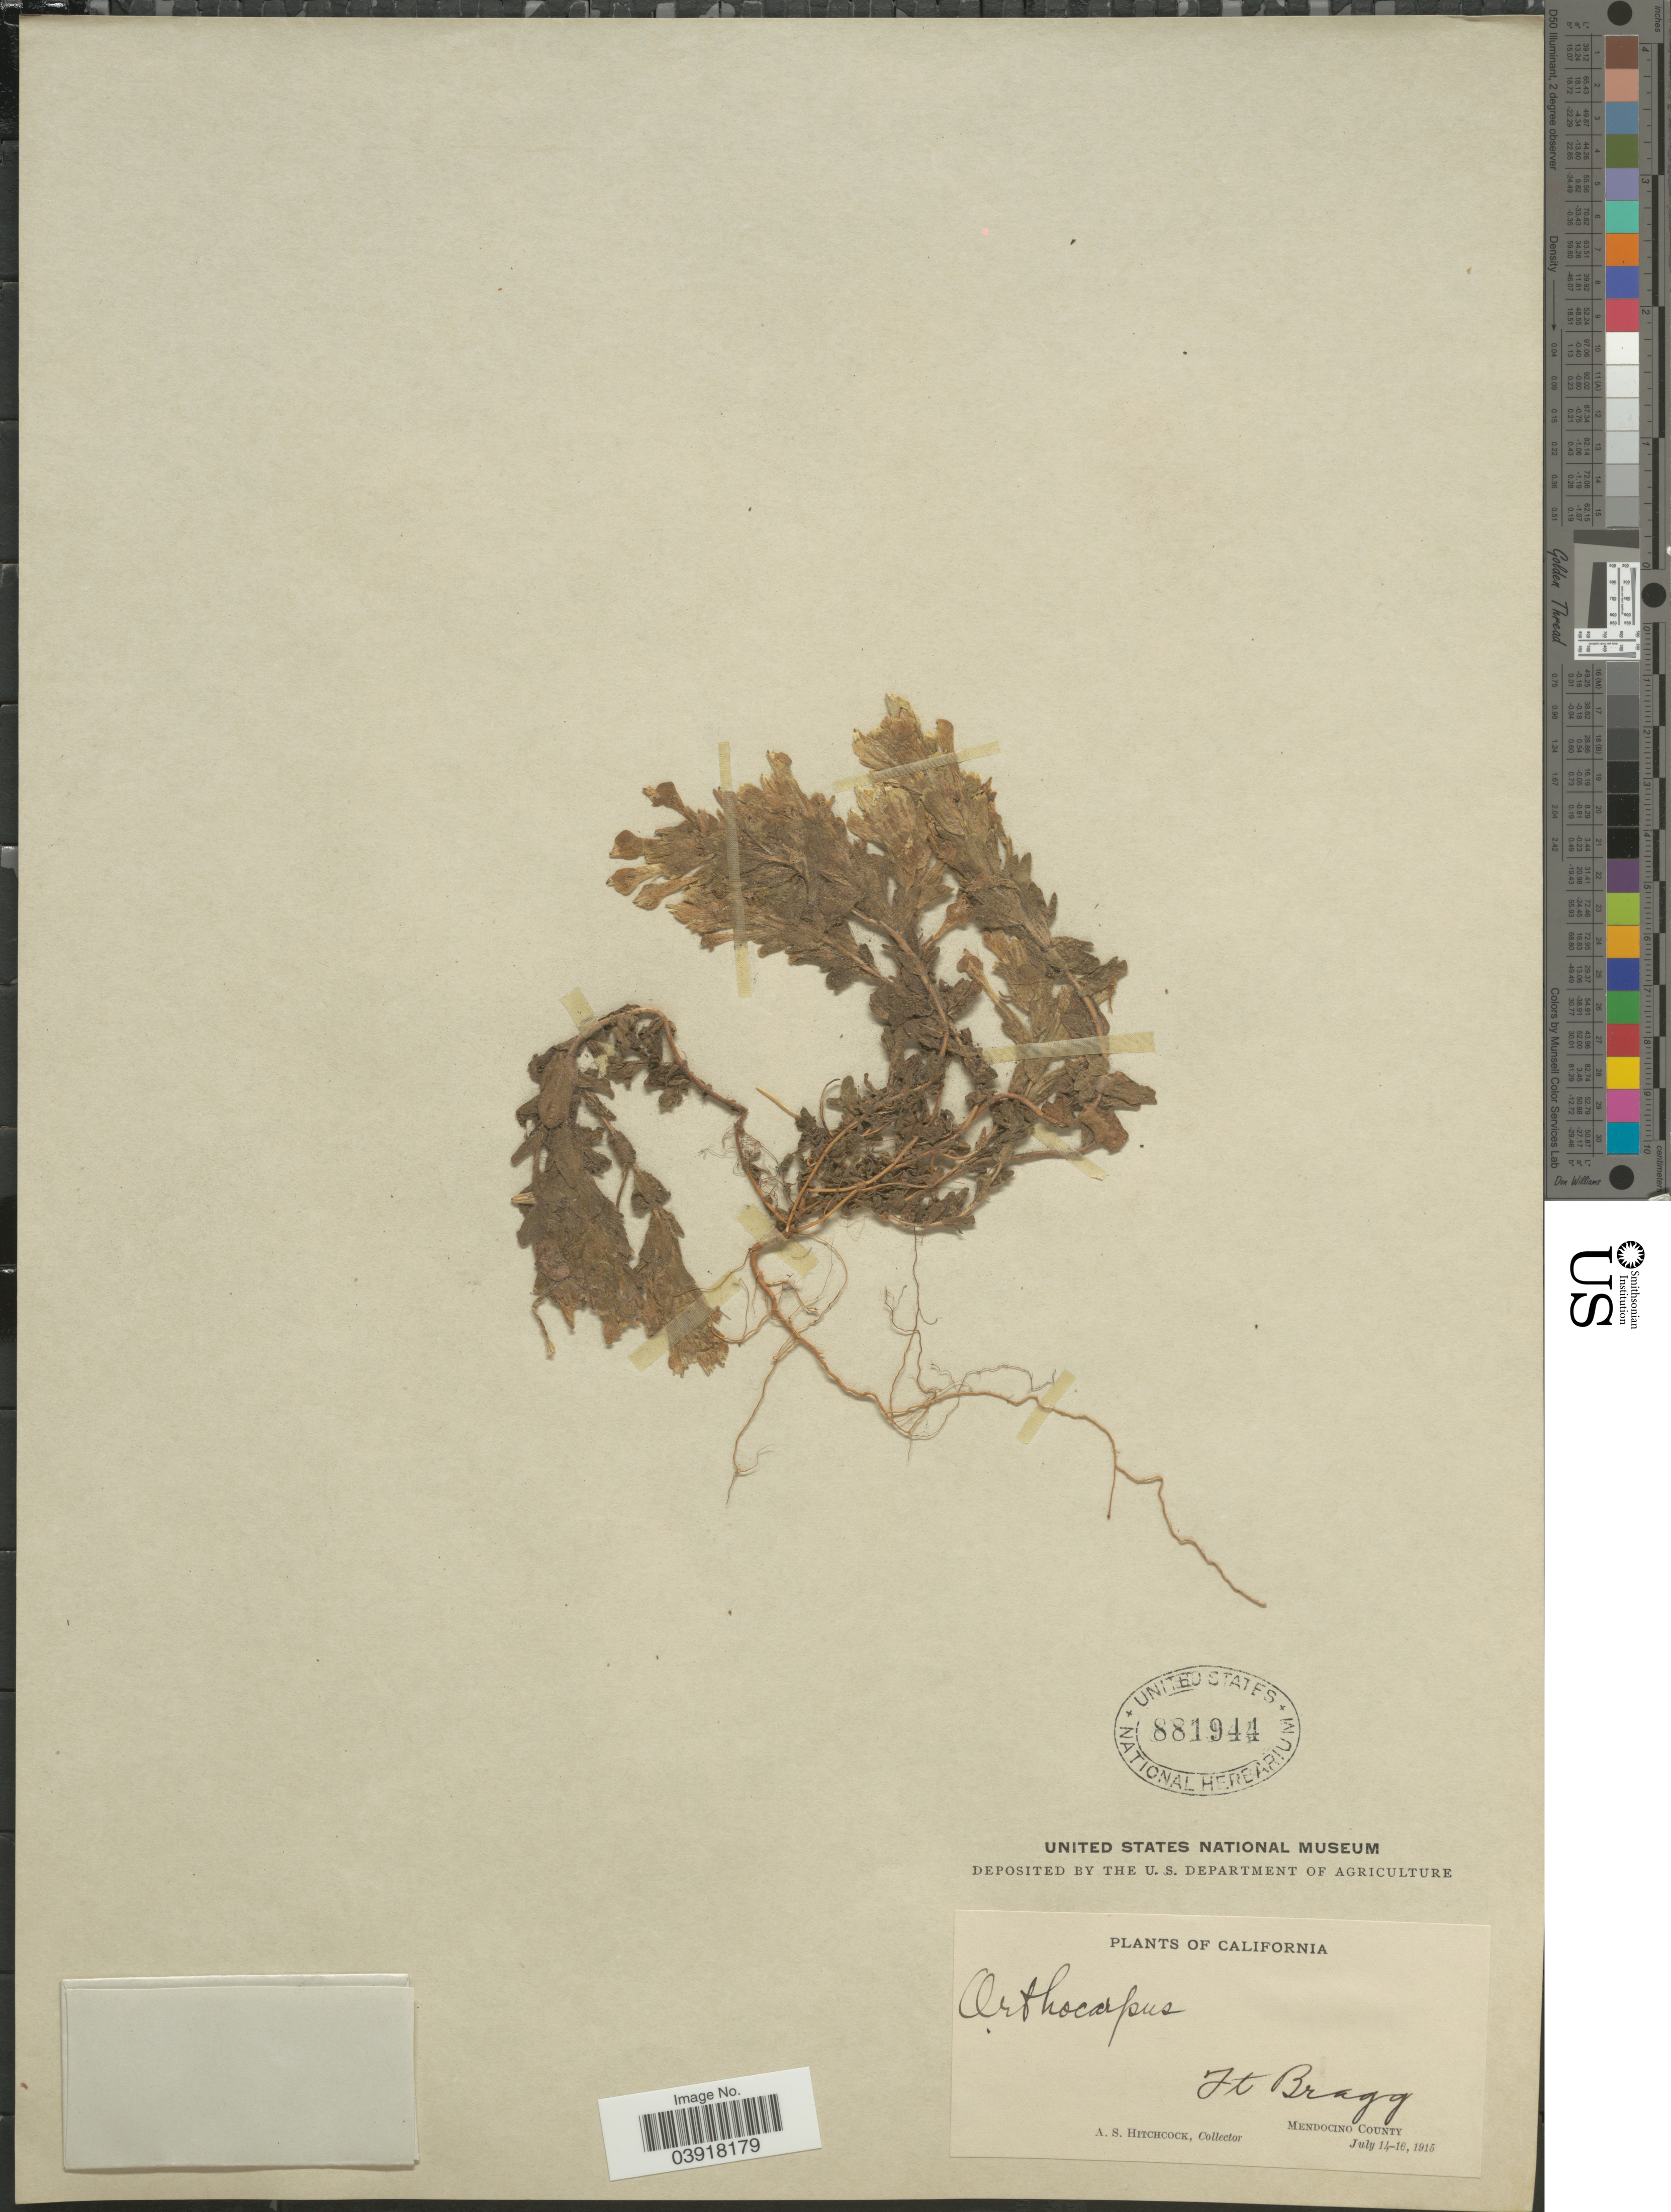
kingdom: Plantae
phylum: Tracheophyta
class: Magnoliopsida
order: Lamiales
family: Orobanchaceae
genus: Orthocarpus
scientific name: Orthocarpus sp.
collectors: A. S. Hitchcock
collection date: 1915-07-14/1915-07-16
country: United States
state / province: California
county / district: Mendocino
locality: Ft. Bragg. Mendocino County.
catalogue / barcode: US 881944